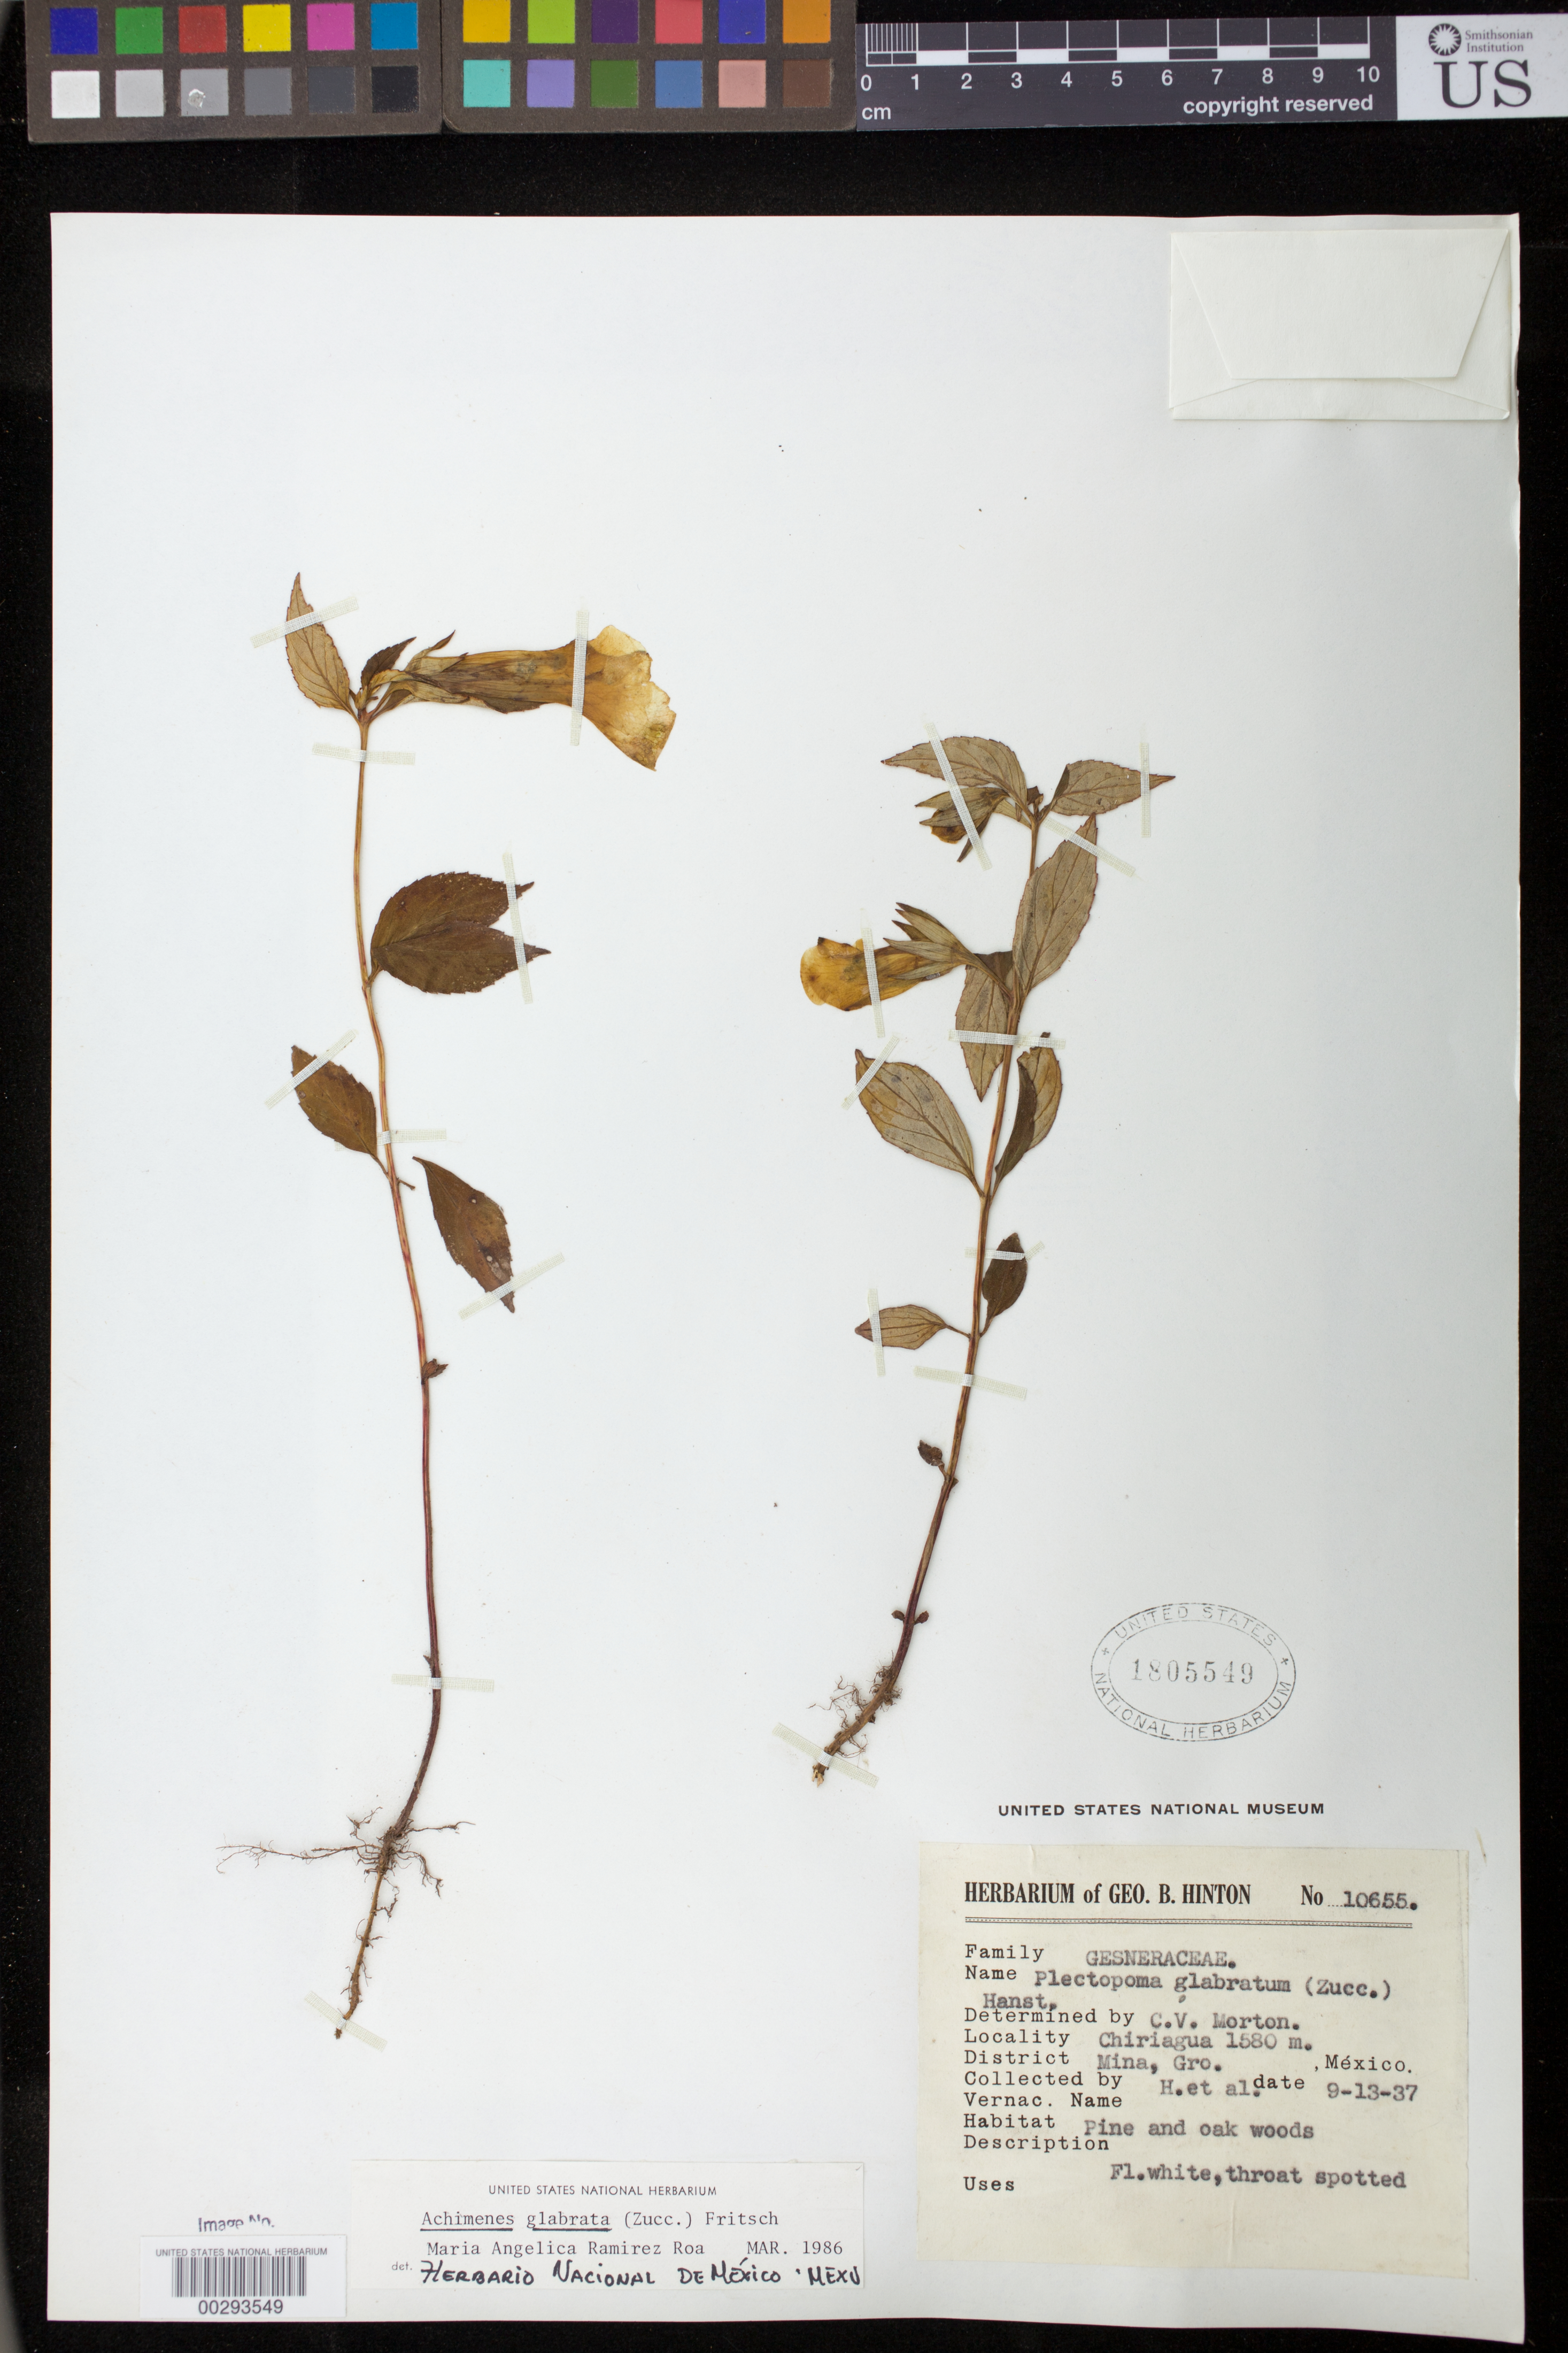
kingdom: Plantae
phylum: Tracheophyta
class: Magnoliopsida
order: Lamiales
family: Gesneriaceae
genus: Achimenes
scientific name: Achimenes glabrata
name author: (Zucc.) Fritsch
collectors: G. B. Hinton & et al.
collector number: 10655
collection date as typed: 13 Sep 1937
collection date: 1937-09-13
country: Mexico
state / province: Guerrero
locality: Mina Dist, Chiriagua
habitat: Pineand oak woods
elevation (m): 1580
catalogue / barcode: US 1805549